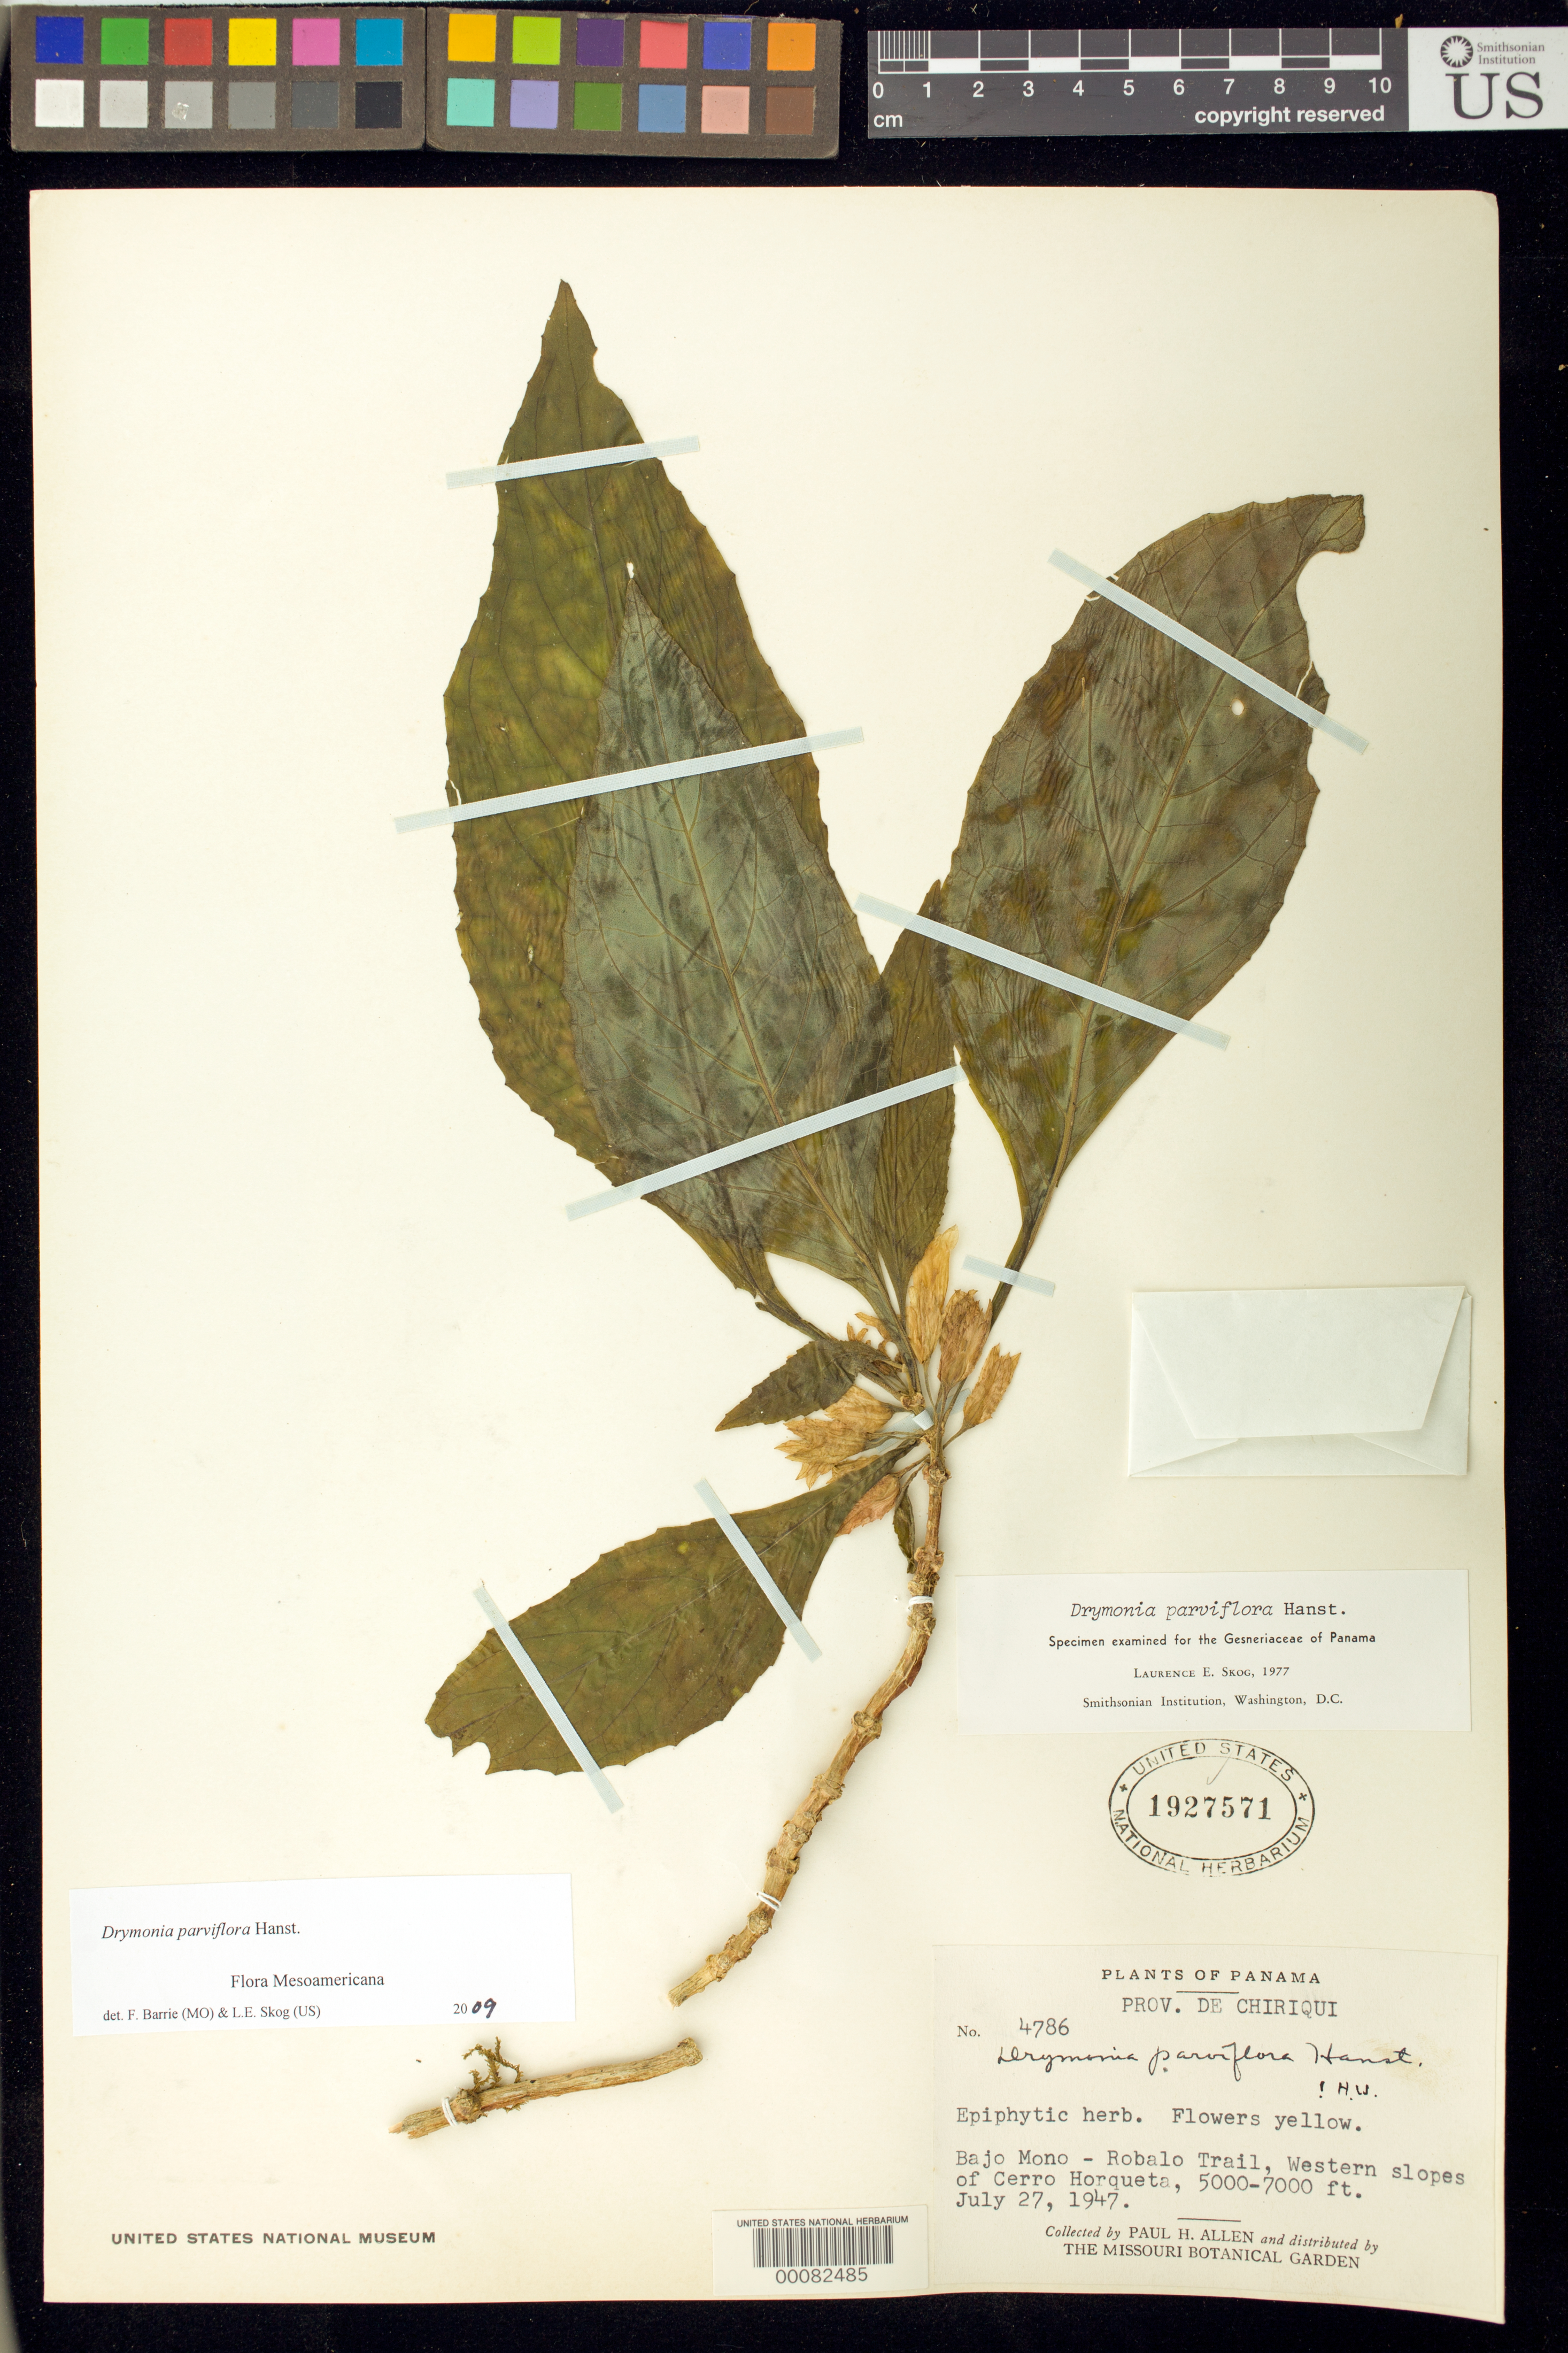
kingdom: Plantae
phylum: Tracheophyta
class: Magnoliopsida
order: Lamiales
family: Gesneriaceae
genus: Drymonia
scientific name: Drymonia parviflora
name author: Hanst.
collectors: P. H. Allen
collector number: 4786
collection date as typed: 27 Jul 1947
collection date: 1947-07-27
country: Panama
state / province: Chiriquí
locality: Bajo Mono - Robalo trail, western slopes of Cerro Horqueta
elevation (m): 1524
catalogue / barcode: US 1927571